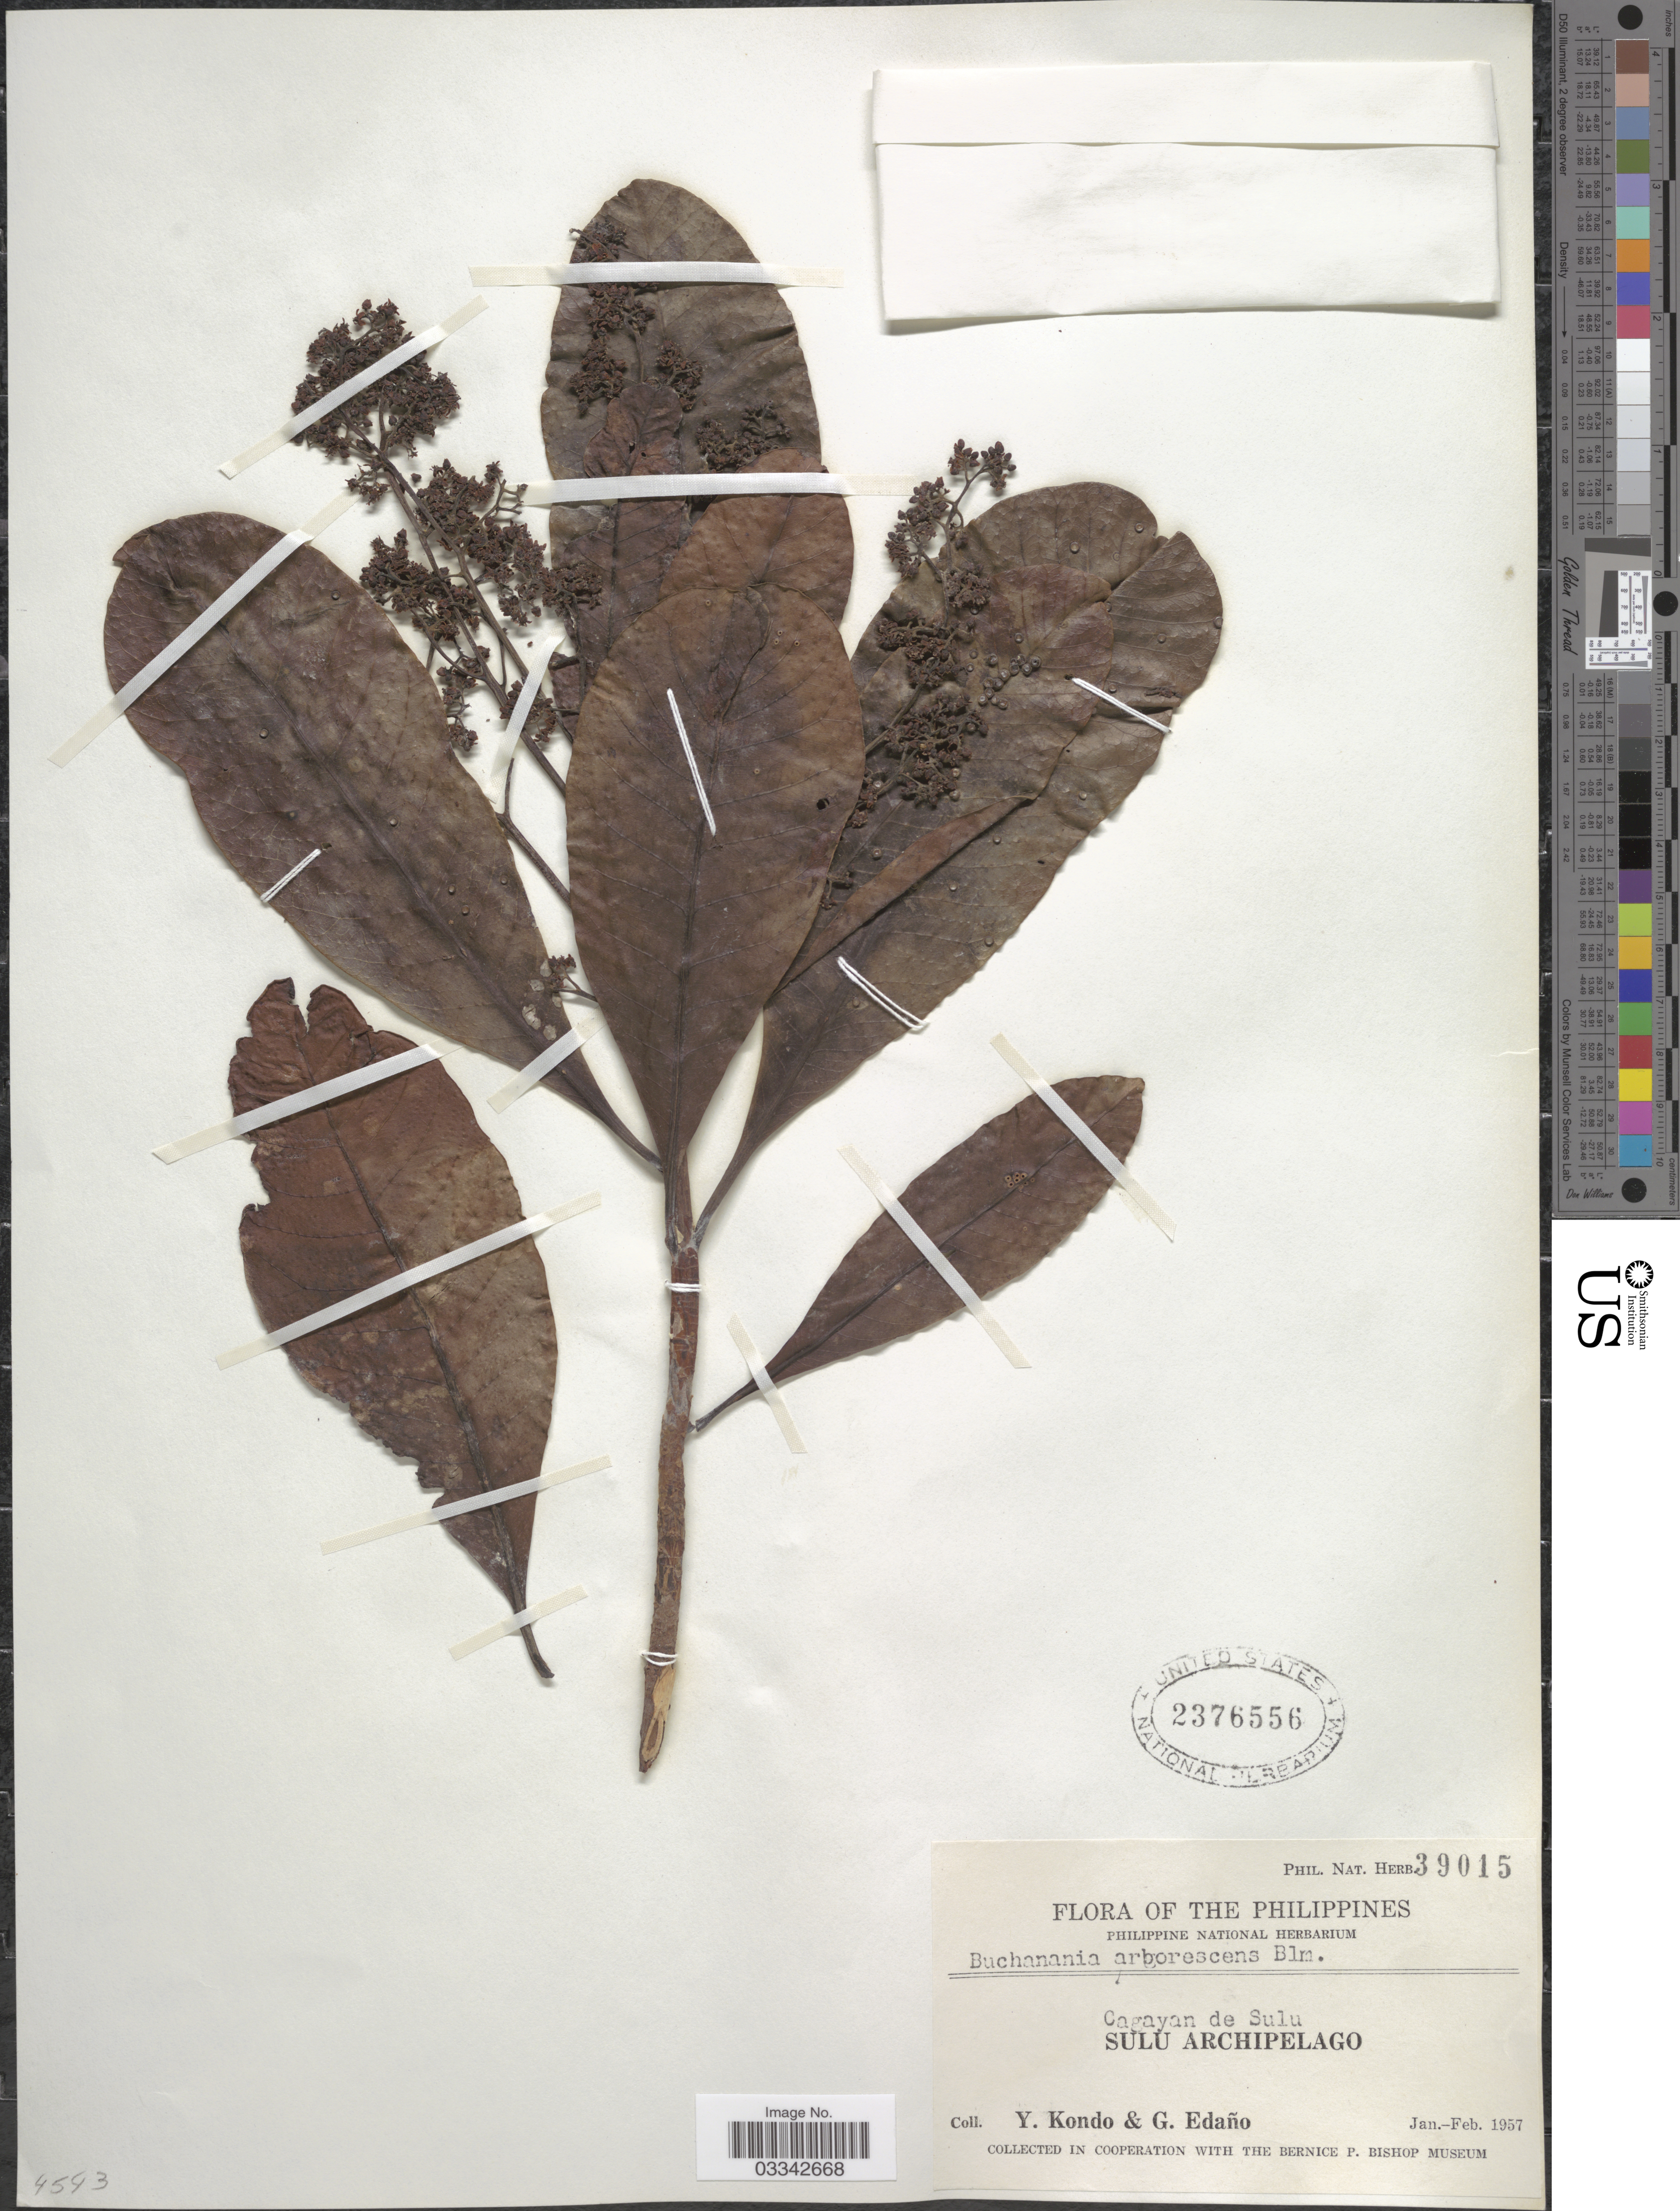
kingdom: Plantae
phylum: Tracheophyta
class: Magnoliopsida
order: Sapindales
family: Anacardiaceae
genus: Buchanania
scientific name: Buchanania arborescens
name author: (Blume) Blume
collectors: Y. Kondo & G. Edaño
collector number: Phil. Nat. Herb. 39015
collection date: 1957-01/1957-02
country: Philippines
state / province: Muslim Mindanao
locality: Cagayan de Sulu. Sulu Archipelago.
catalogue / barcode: US 2376556